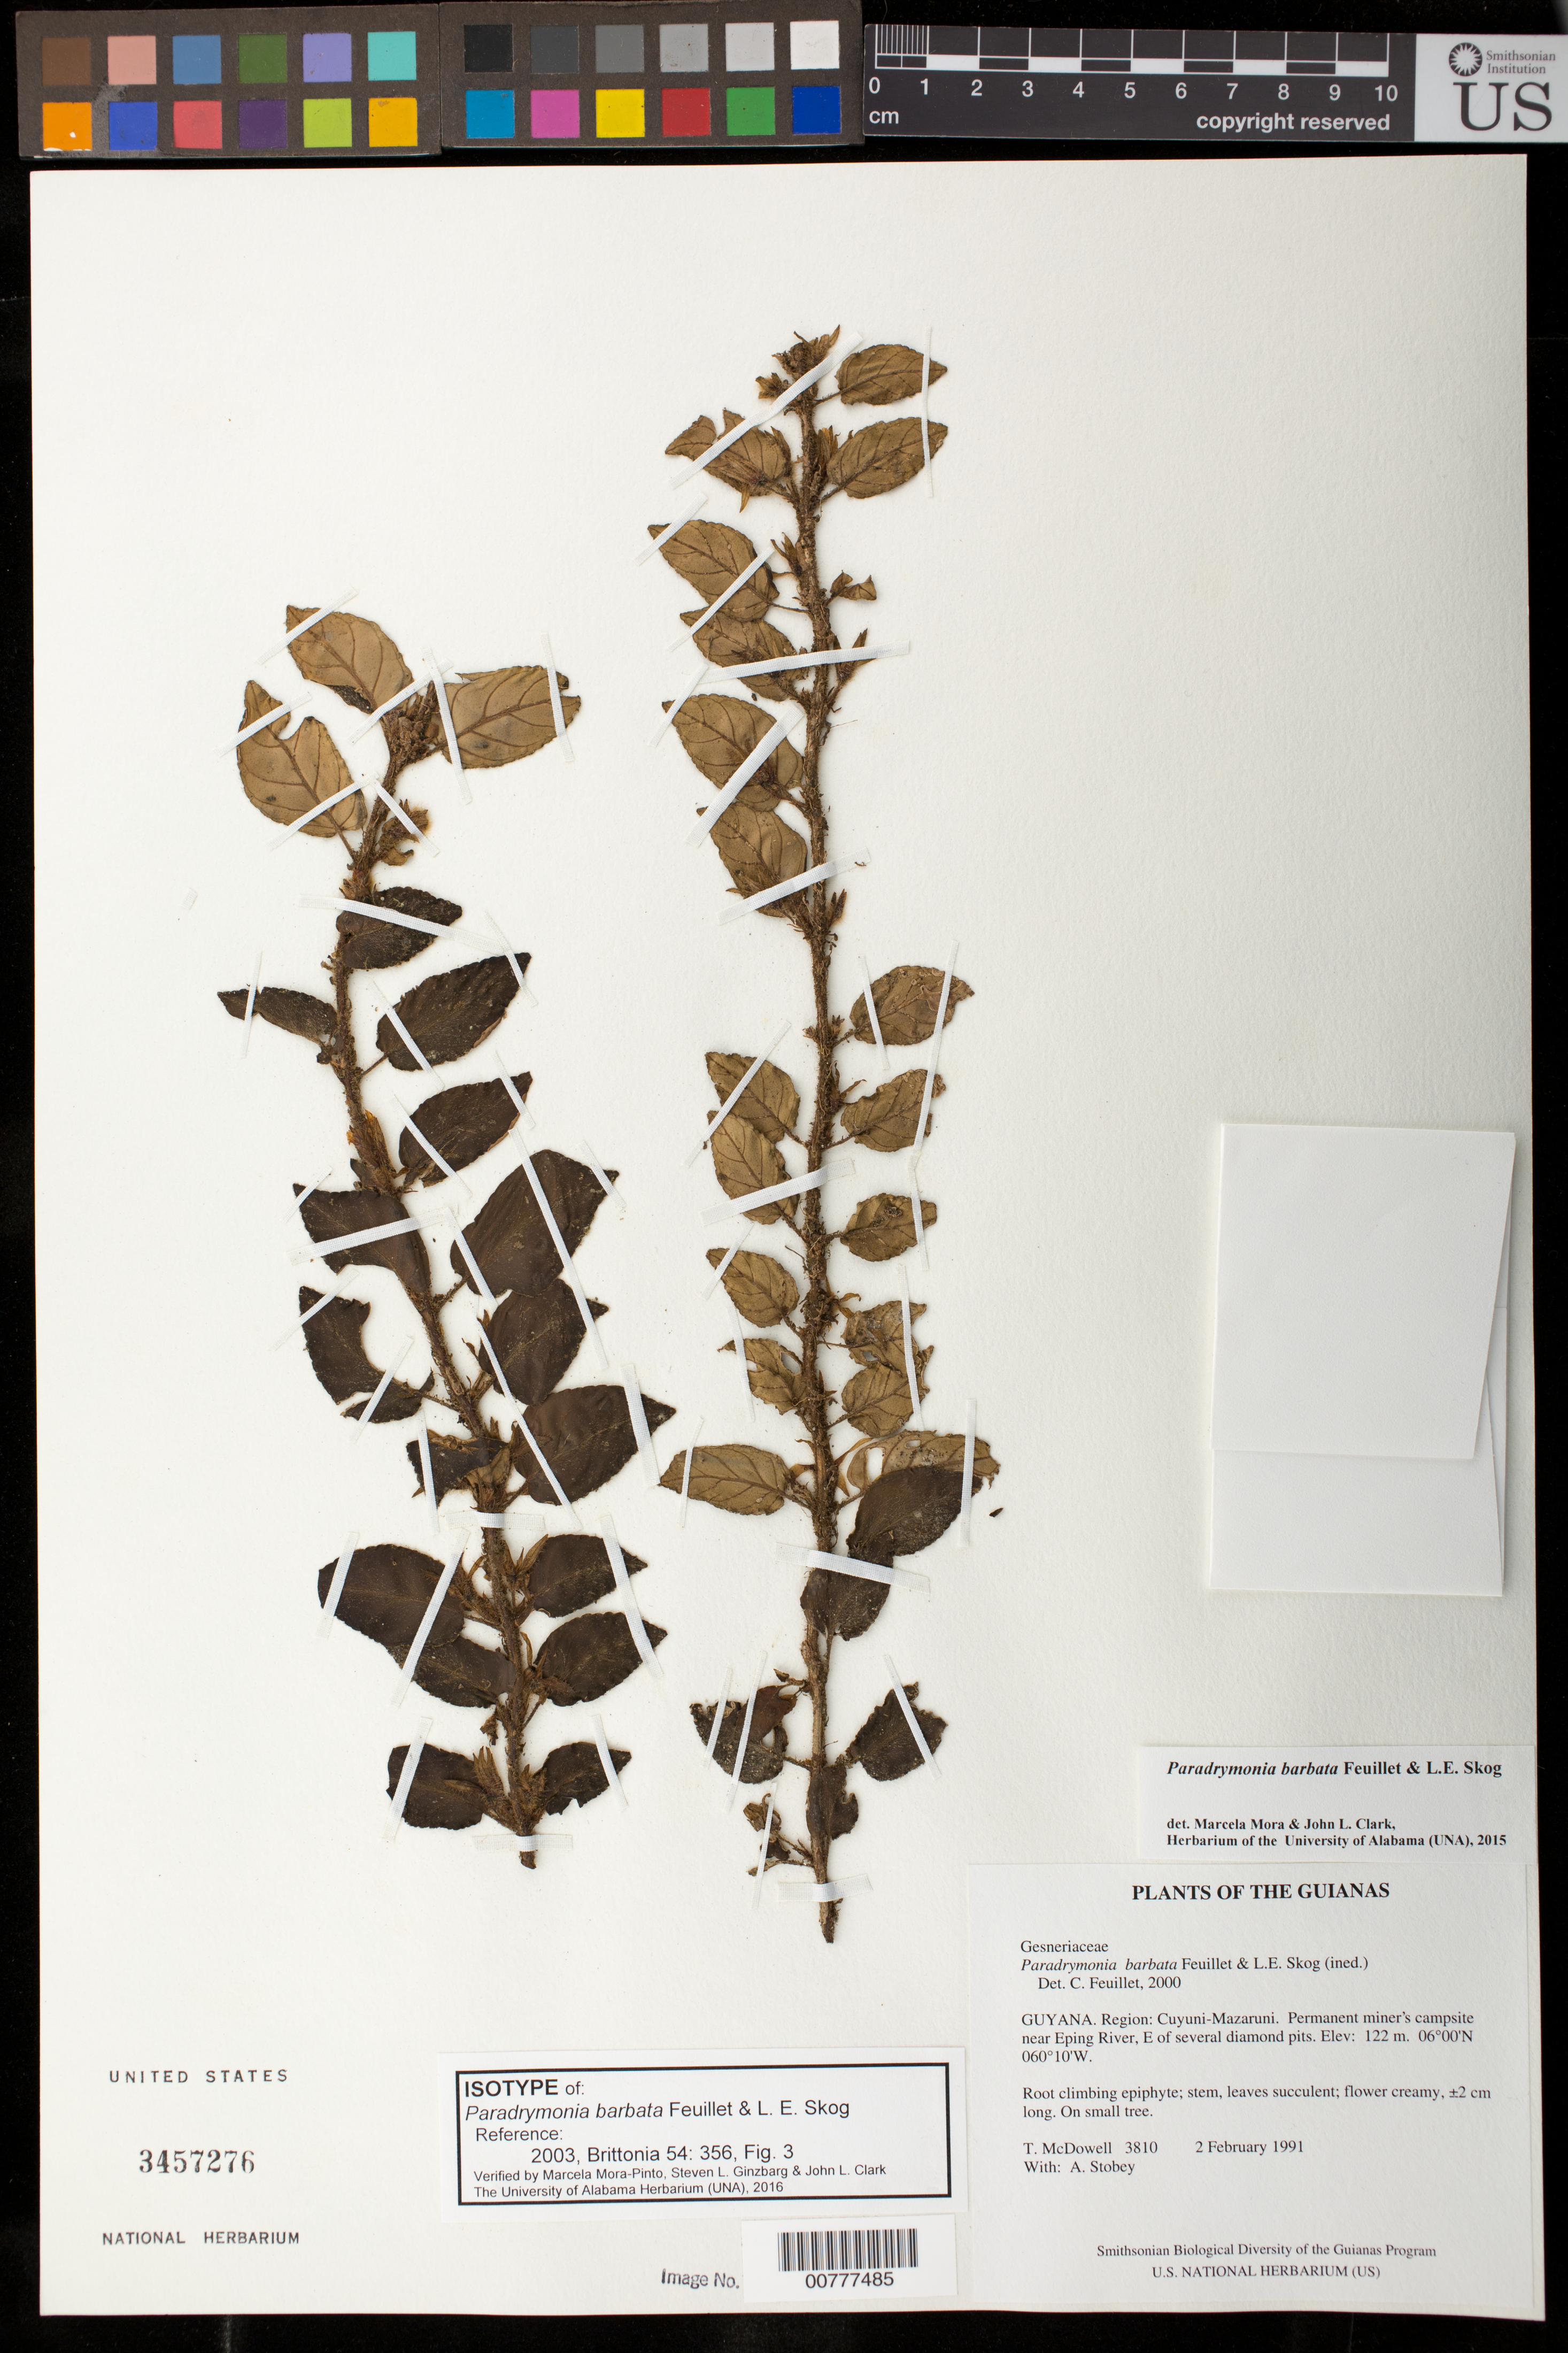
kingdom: Plantae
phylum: Tracheophyta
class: Magnoliopsida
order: Lamiales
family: Gesneriaceae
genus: Paradrymonia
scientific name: Paradrymonia barbata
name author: Feuillet & L.E. Skog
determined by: Feuillet, C.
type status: Isotype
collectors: T. McDowell & A. Stobey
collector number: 3810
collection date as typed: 2 February 1991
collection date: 1991-02-02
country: Guyana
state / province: Cuyuni-Mazaruni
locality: Permanent miner's campsite "riverhead" near Eping River, E of several diamond pits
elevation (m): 122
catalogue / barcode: US 3457276